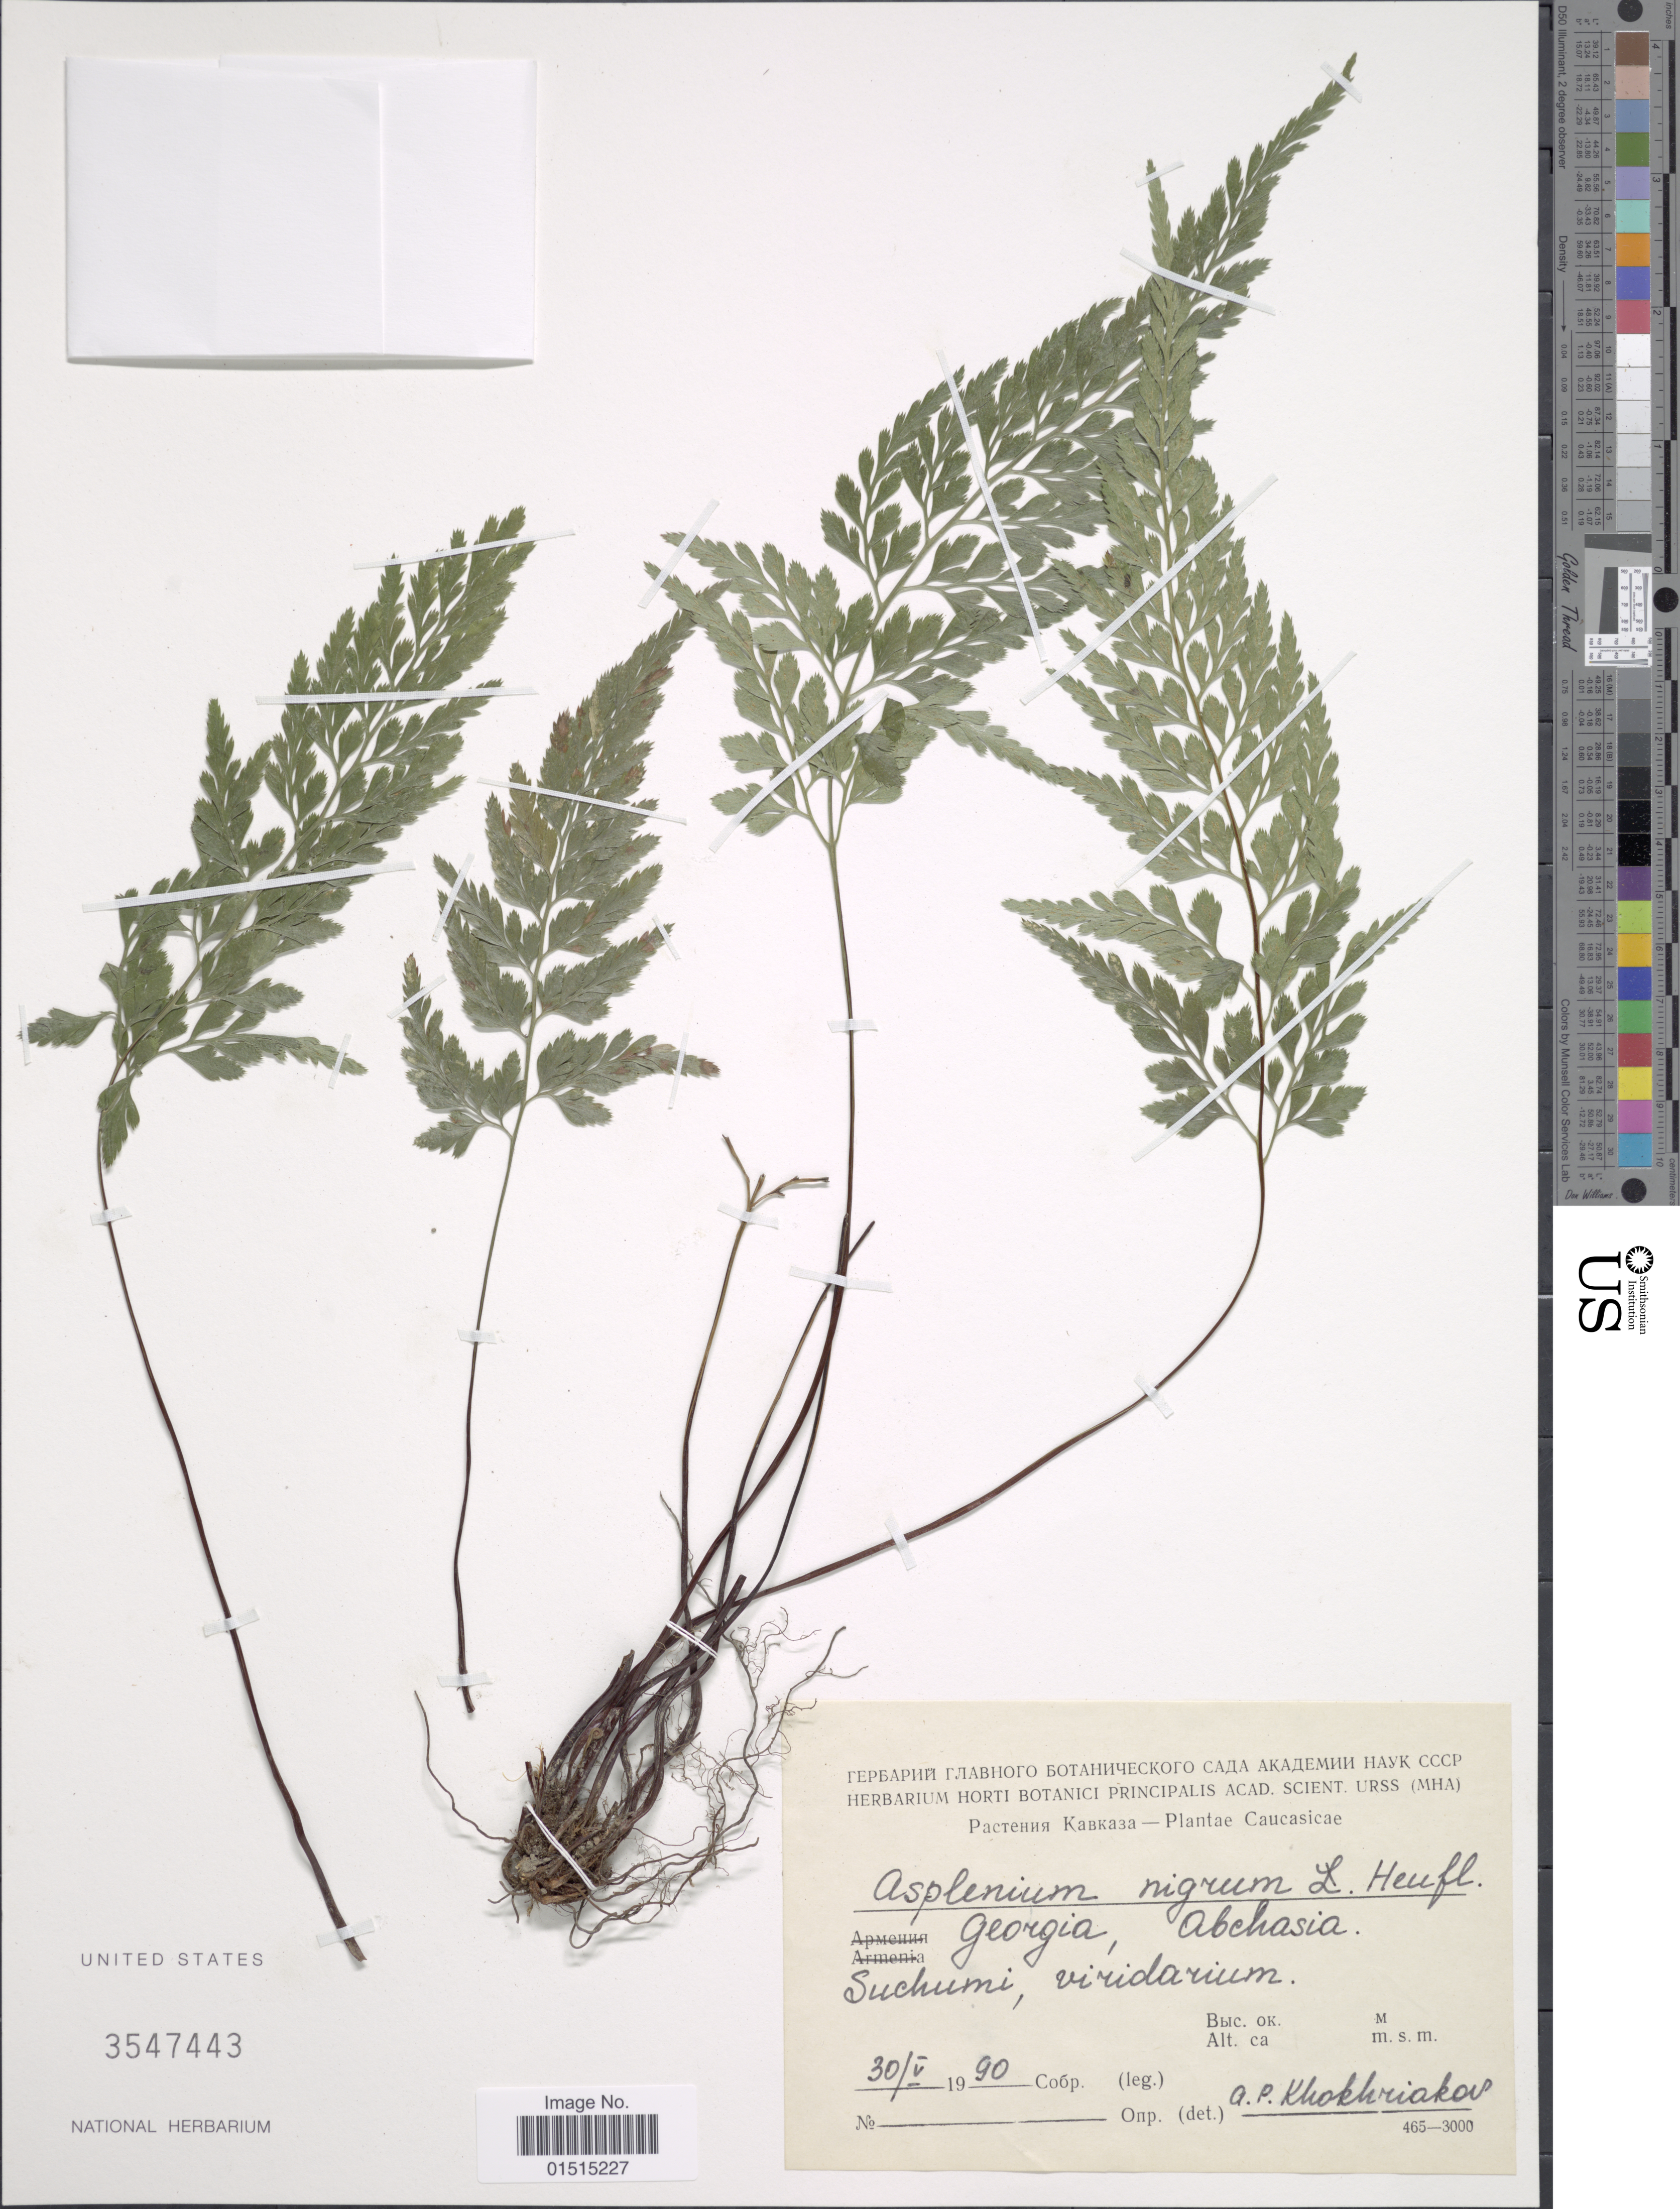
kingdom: Plantae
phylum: Tracheophyta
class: Polypodiopsida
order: Polypodiales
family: Aspleniaceae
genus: Asplenium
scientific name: Asplenium nigrum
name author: Lam.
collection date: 1990-05-30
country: Georgia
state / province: Abkhazia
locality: Causaicae, Georgia, Abchasia, Suchumi, viridarium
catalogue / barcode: US 3547443